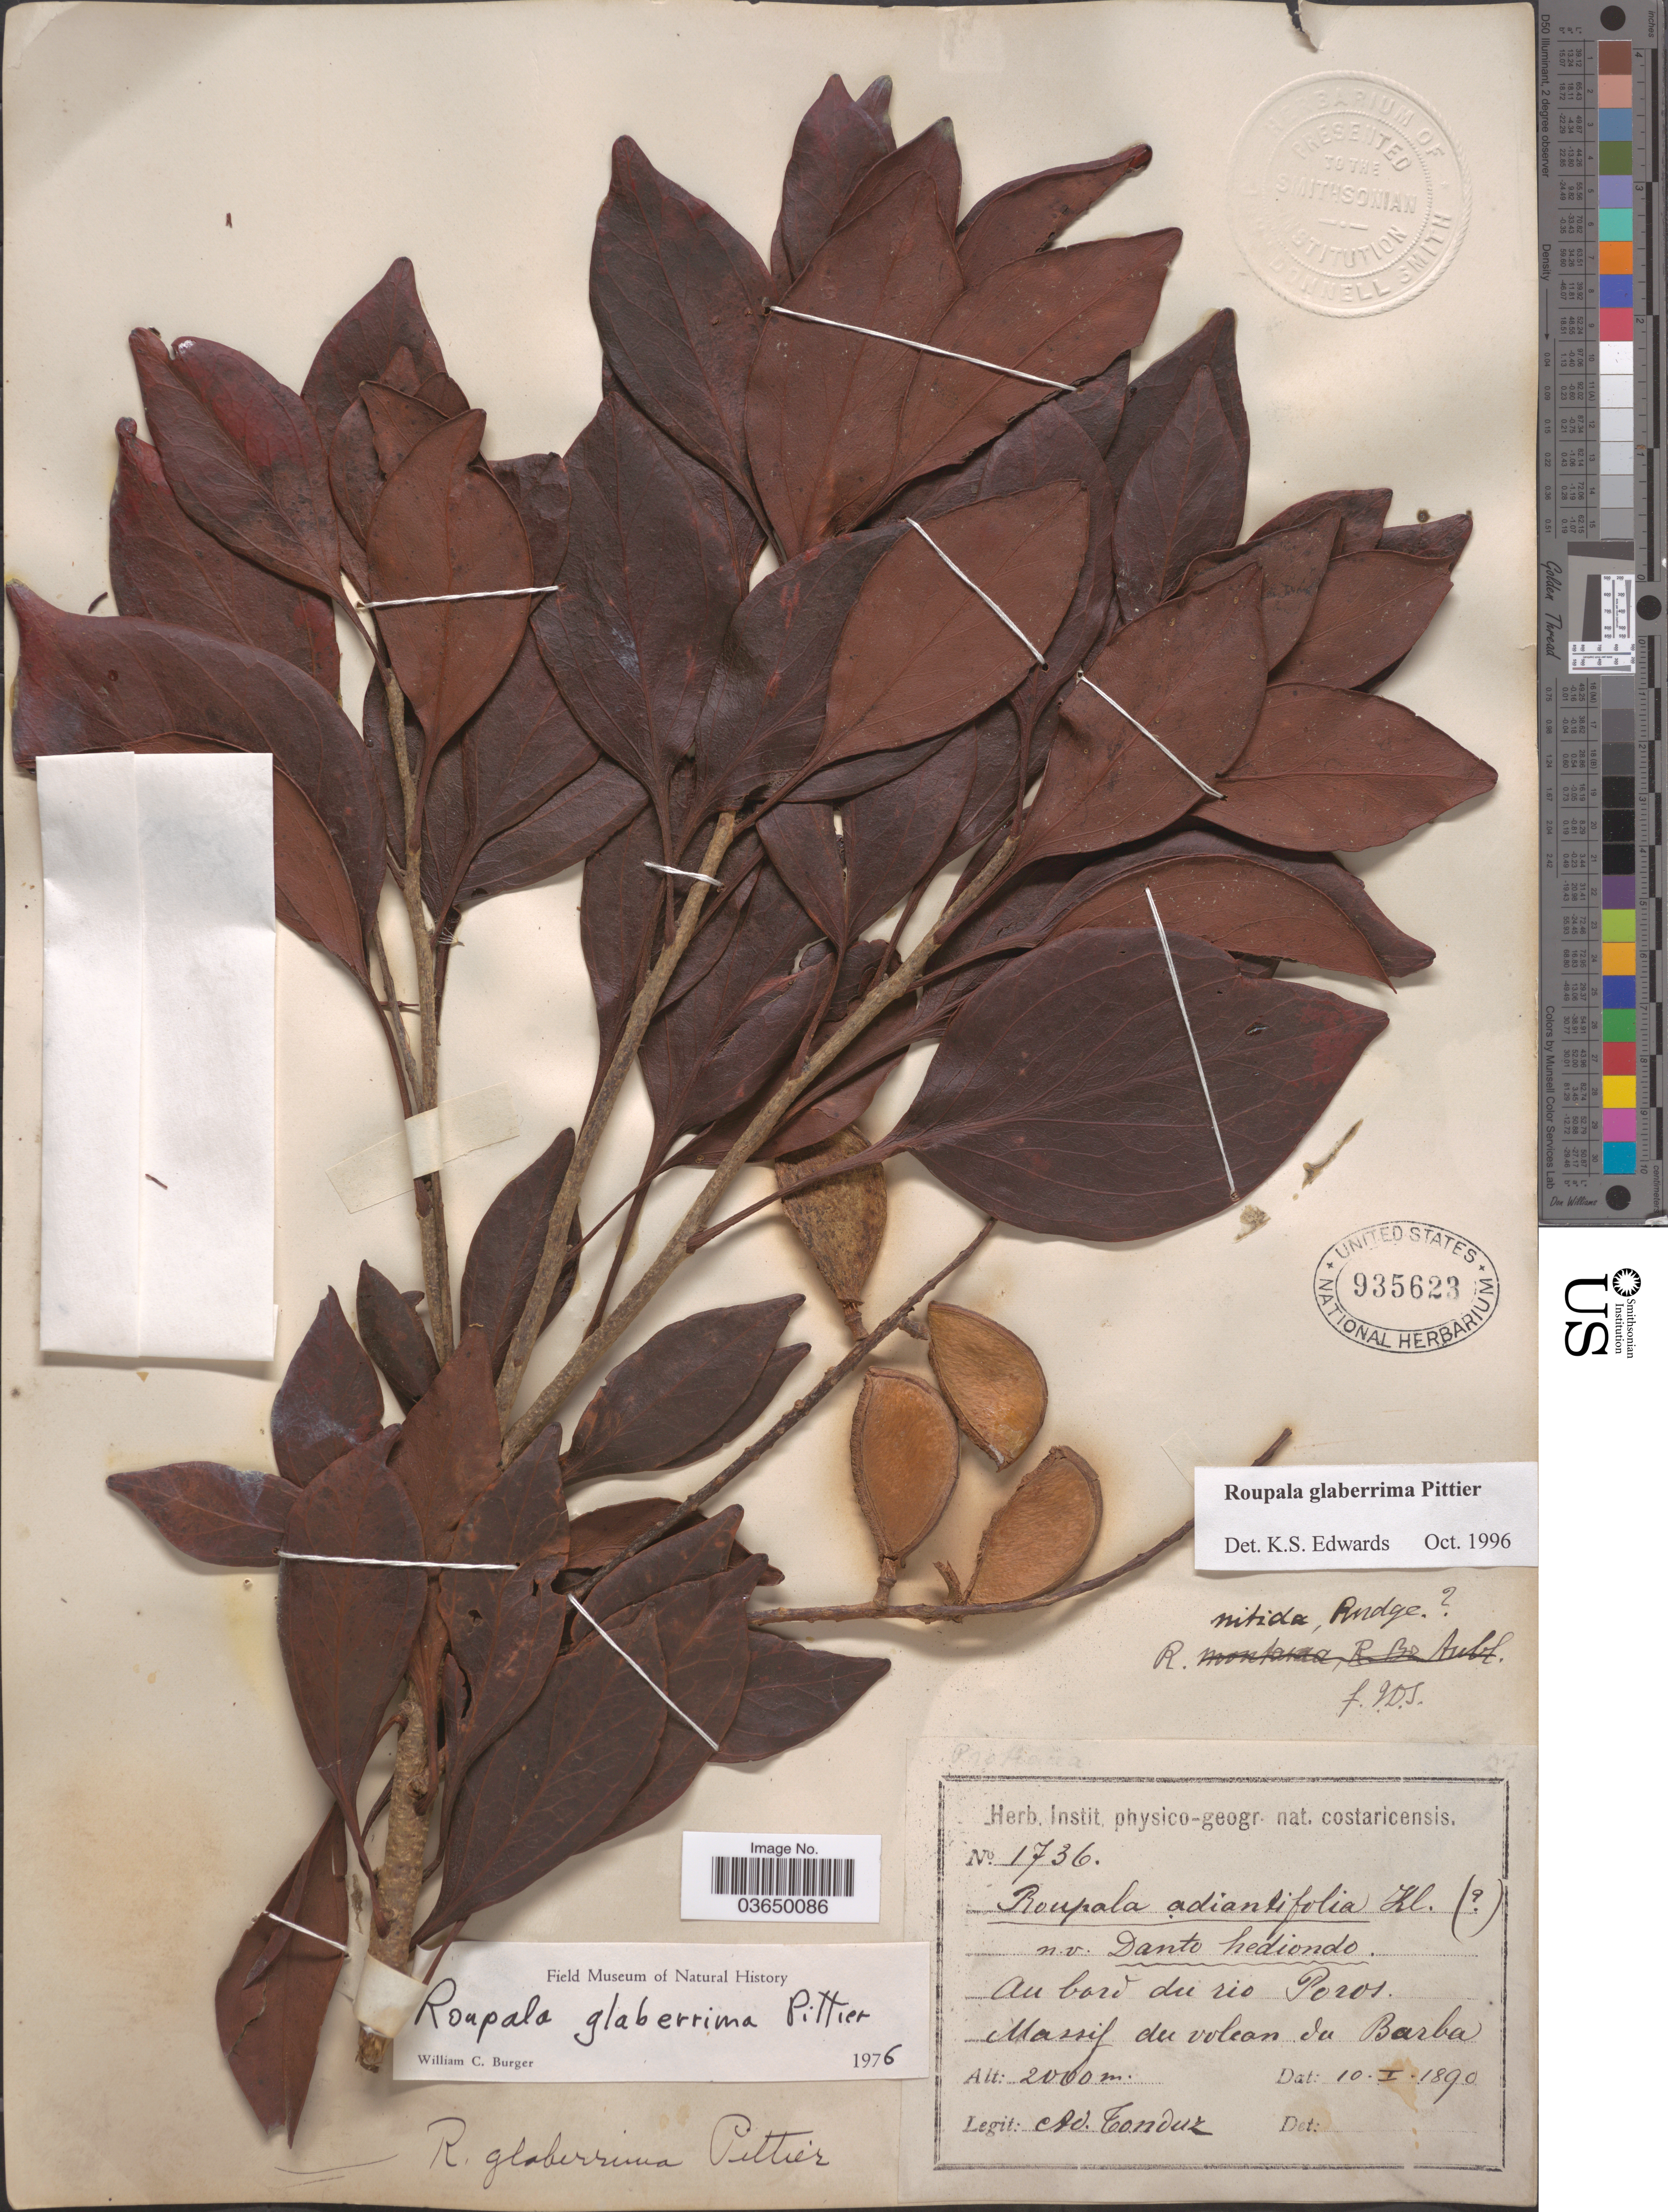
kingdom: Plantae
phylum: Tracheophyta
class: Magnoliopsida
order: Proteales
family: Proteaceae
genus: Roupala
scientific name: Roupala glaberrima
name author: Pittier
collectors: A. Tonduz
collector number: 1736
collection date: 1890-01-10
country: Costa Rica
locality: Au bord du rio Poros. Massif du volcan du Barba.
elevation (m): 2000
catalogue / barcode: US 935623